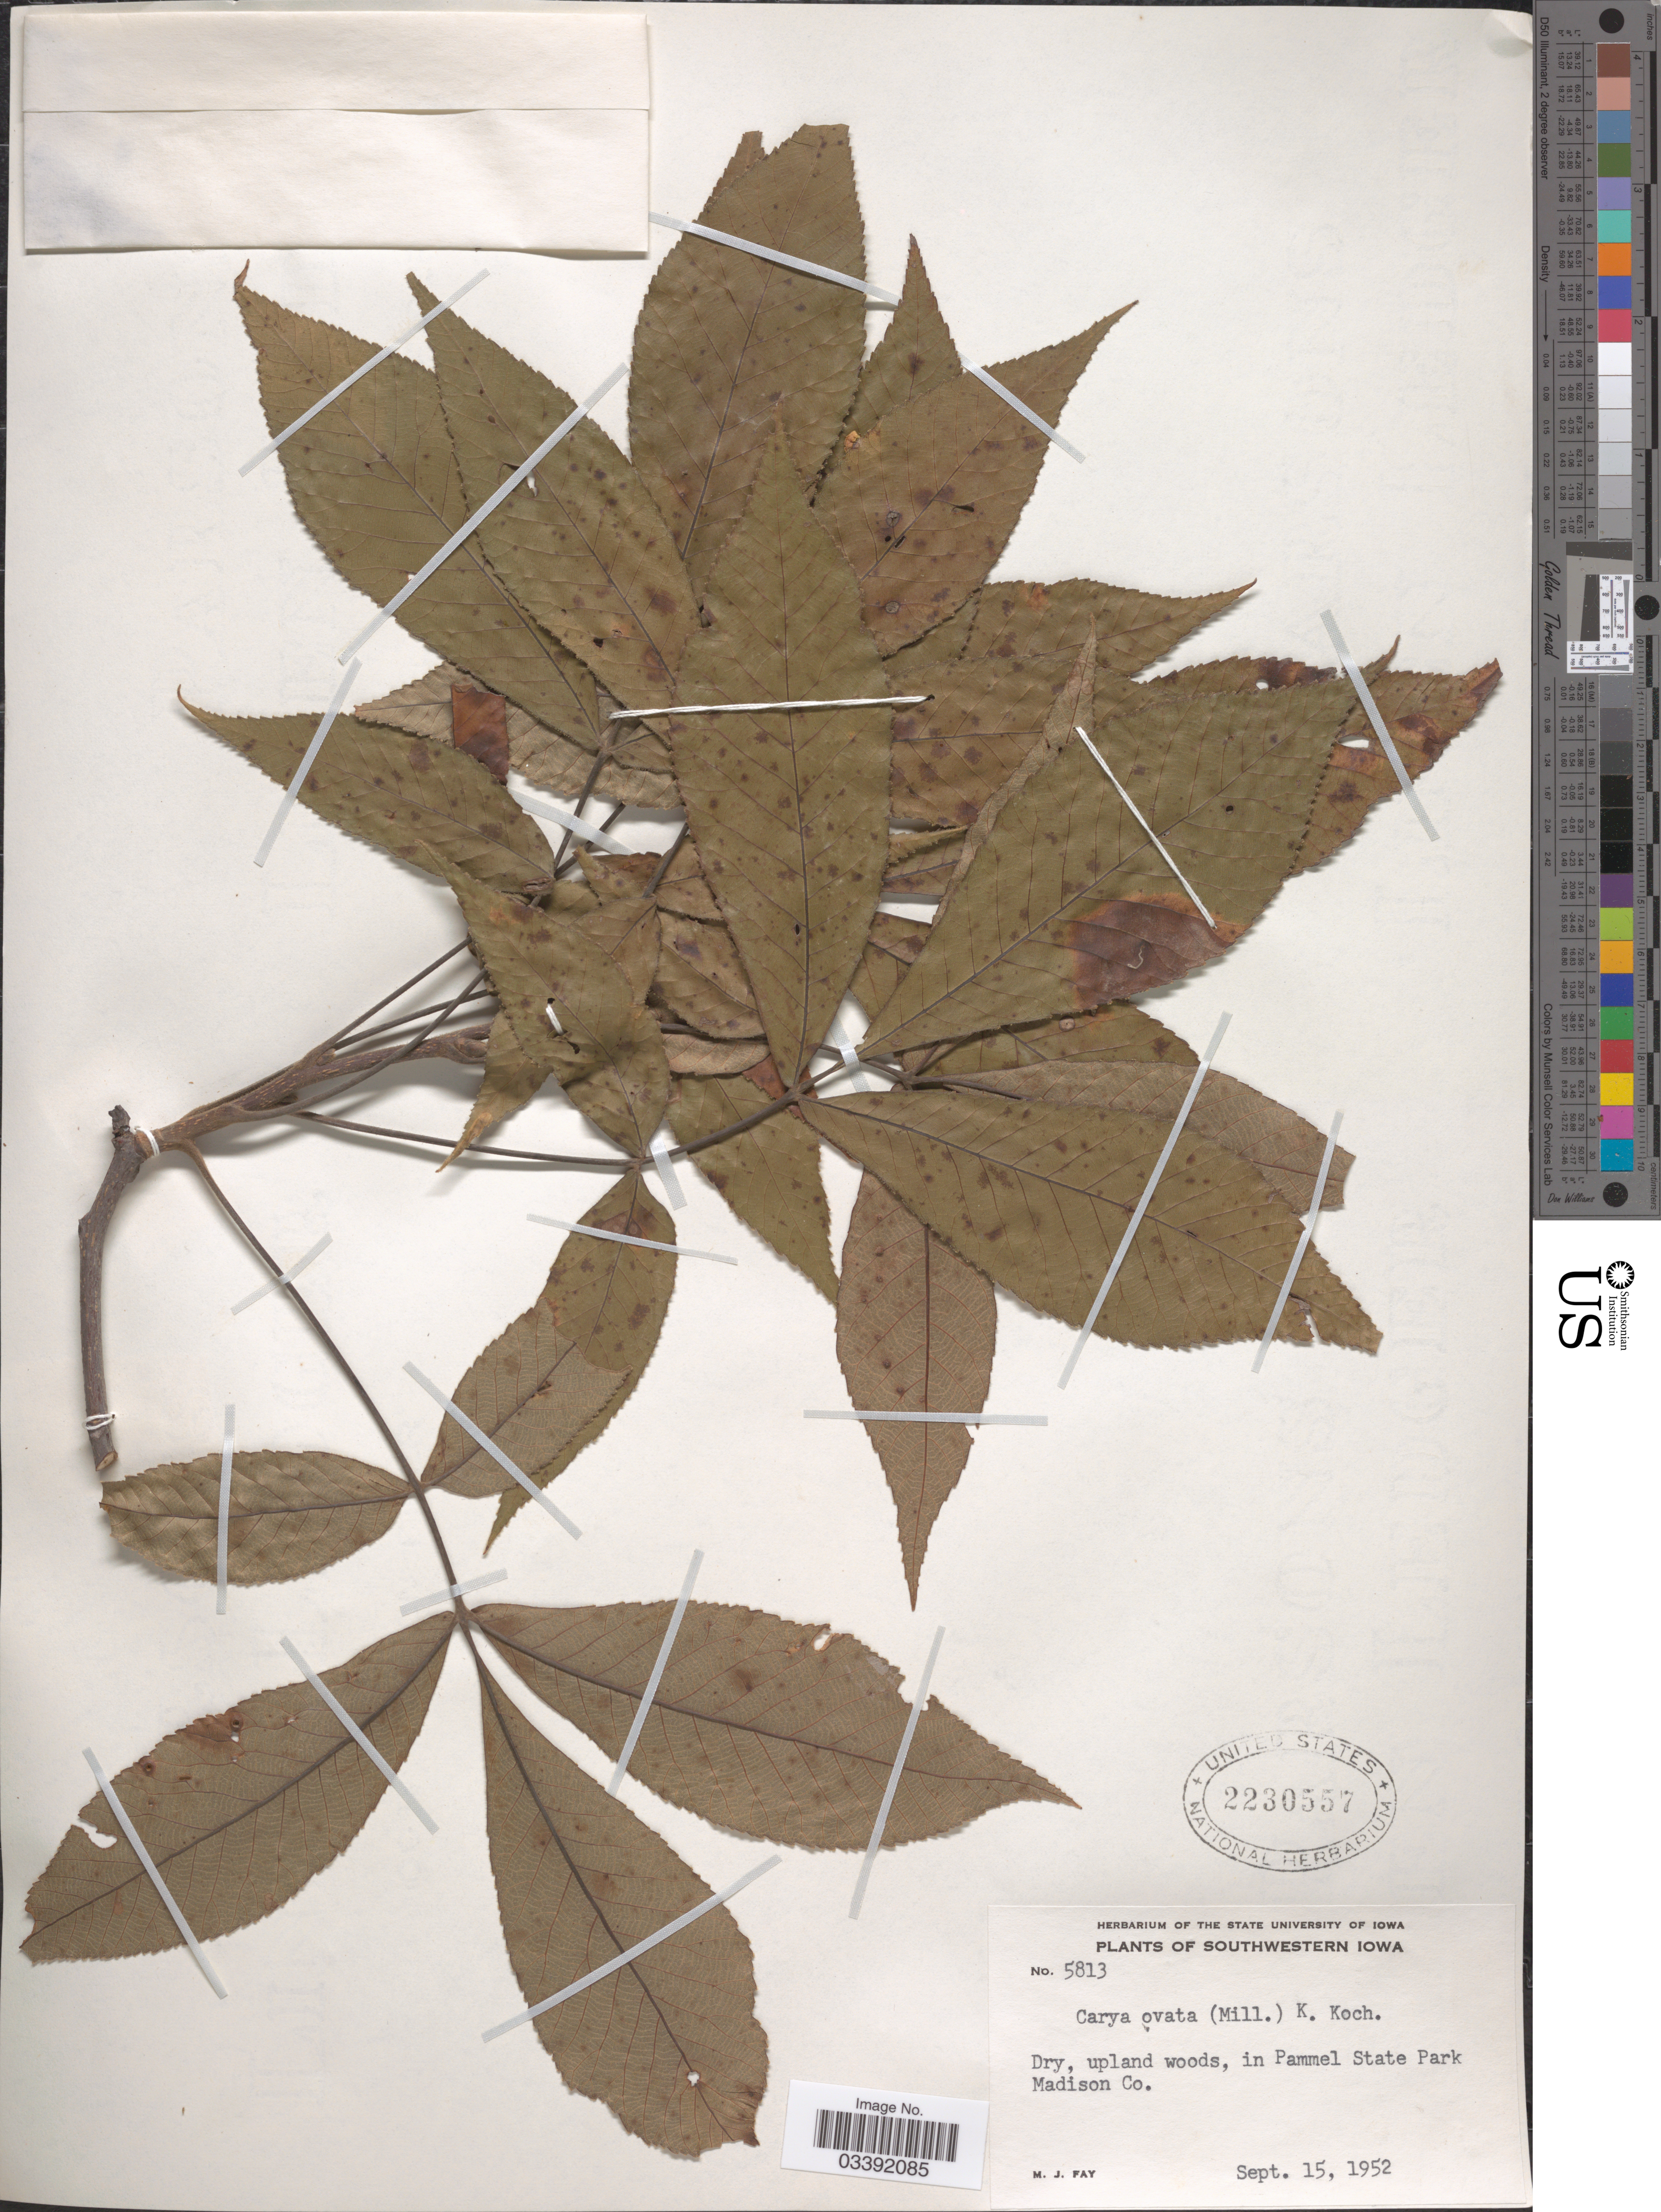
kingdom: Plantae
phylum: Tracheophyta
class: Magnoliopsida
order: Fagales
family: Juglandaceae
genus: Carya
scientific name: Carya ovata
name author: (Mill.) K. Koch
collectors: M. Fay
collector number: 5813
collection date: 1952-09-15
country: United States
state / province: Iowa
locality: Southeastern Iowa. Dry, upland woods, in Pammel State Park Madison Co.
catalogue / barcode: US 2230557